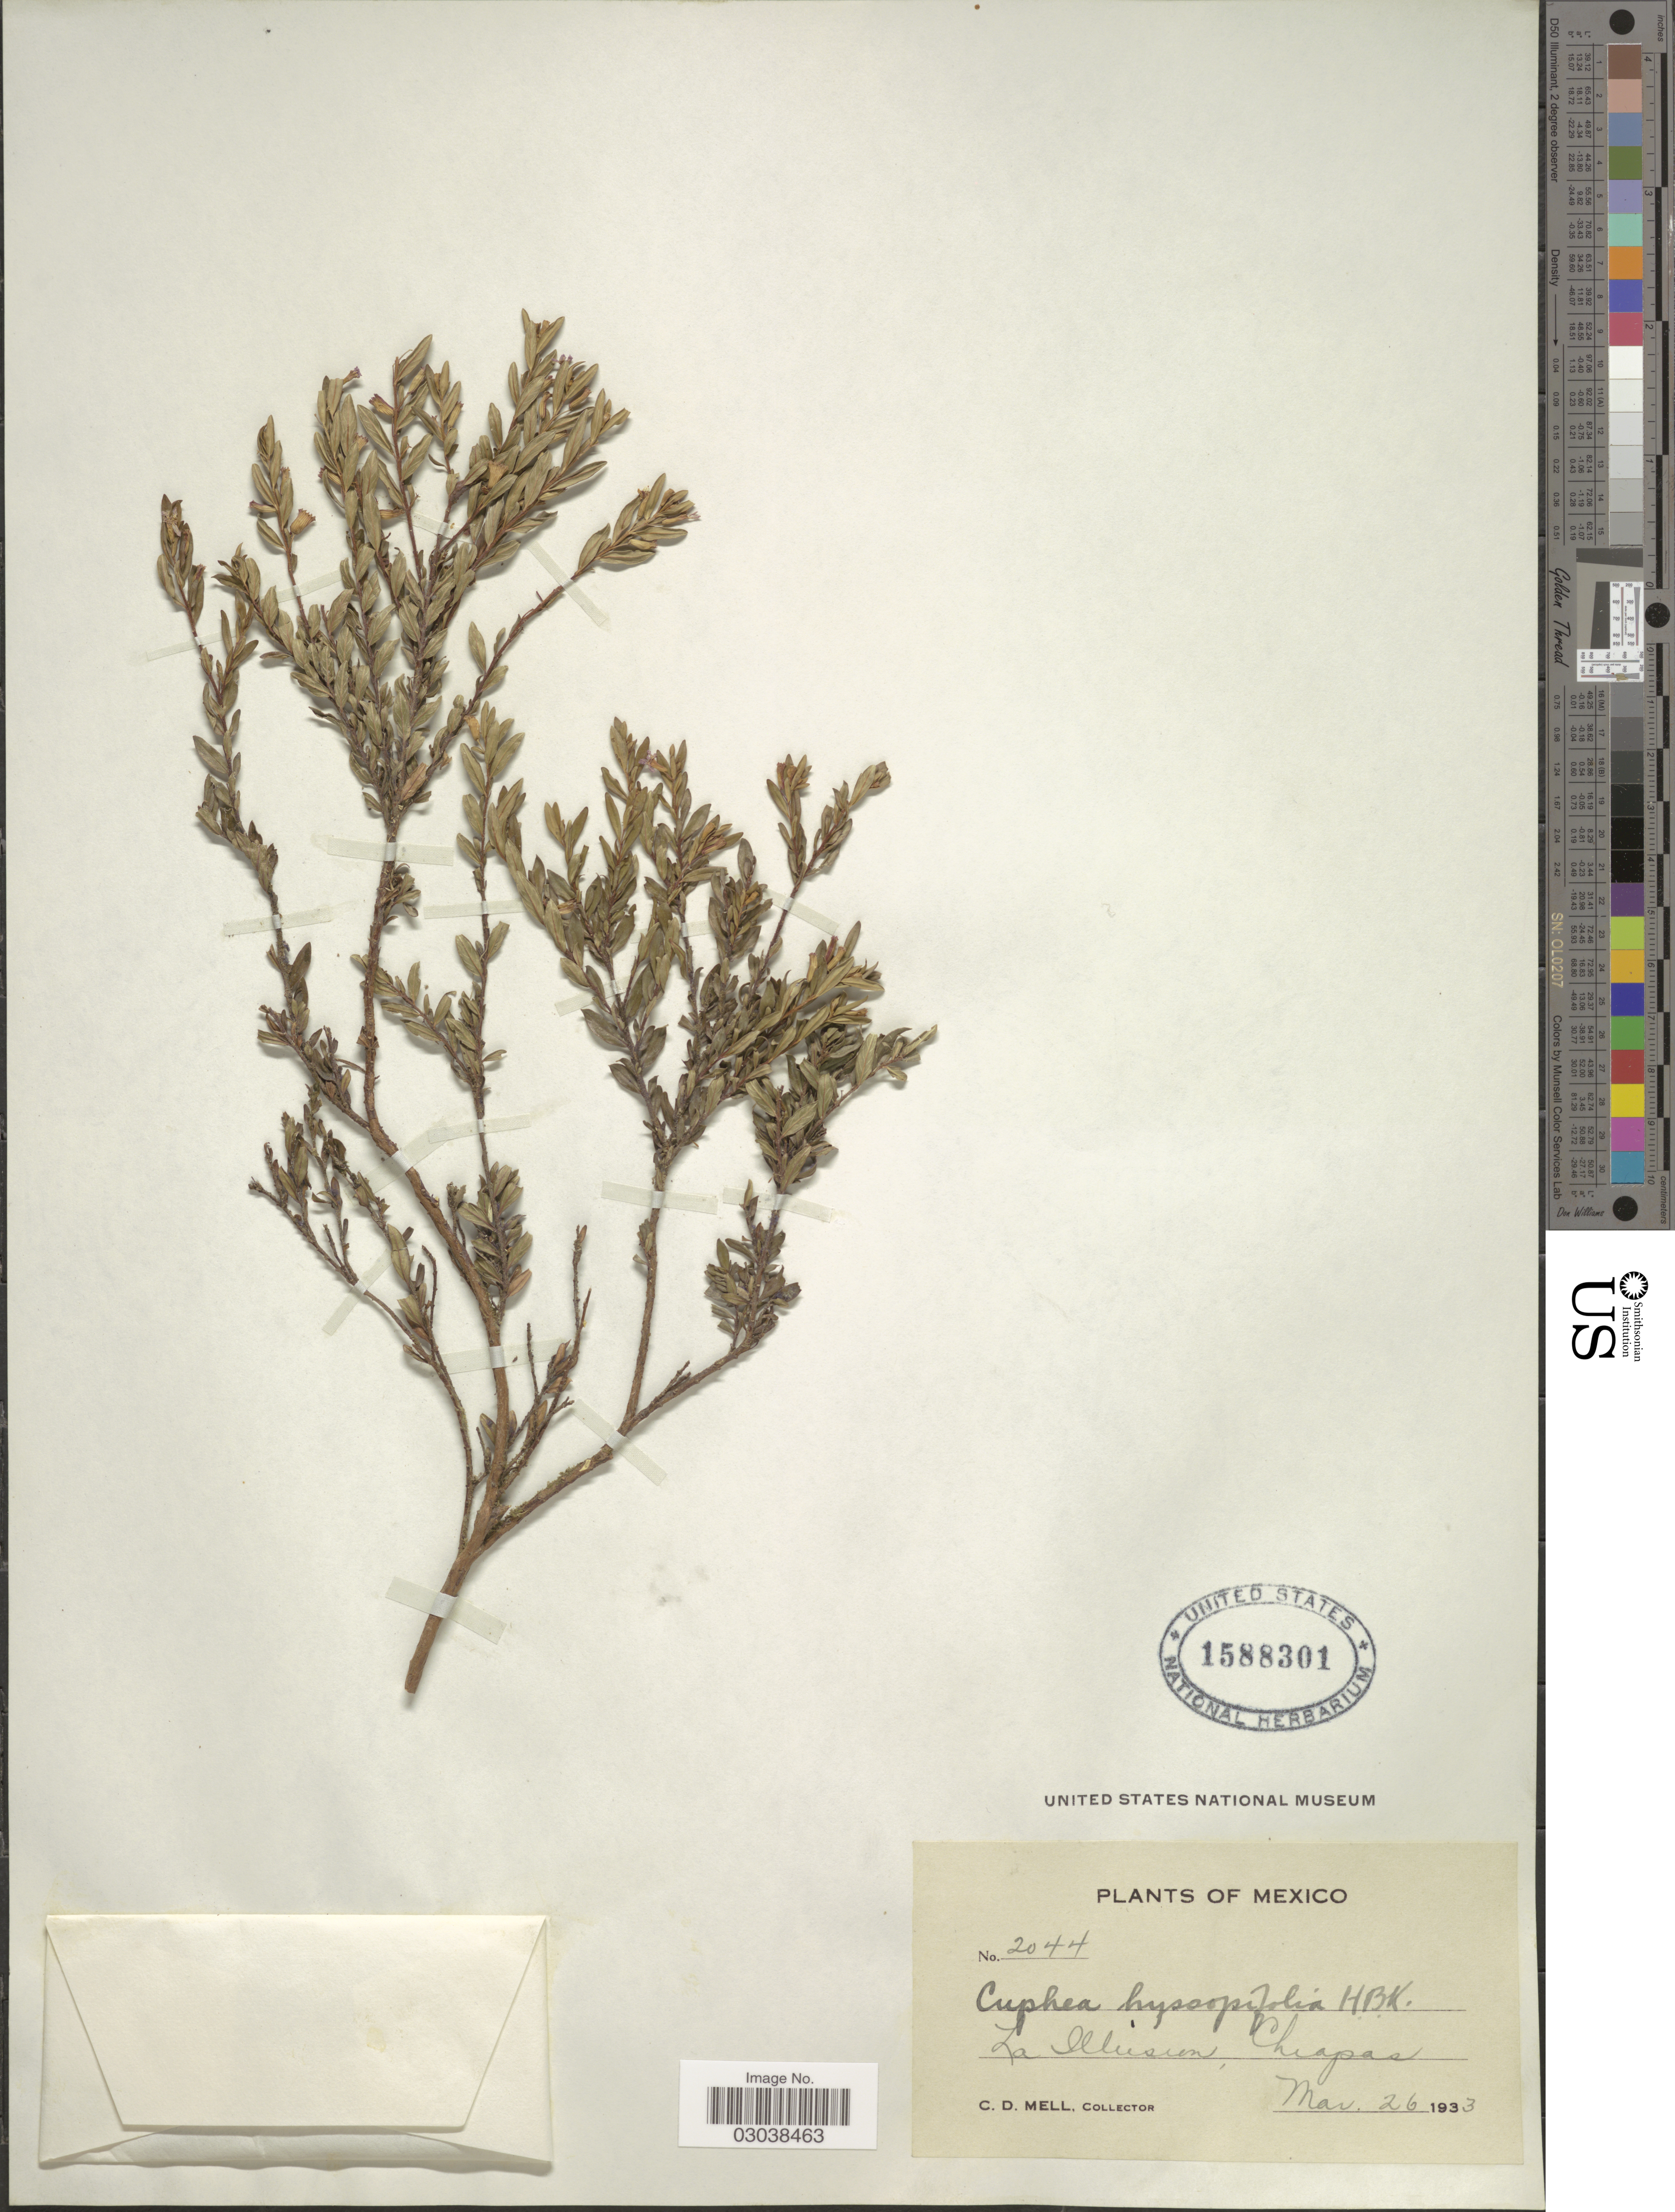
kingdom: Plantae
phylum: Tracheophyta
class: Magnoliopsida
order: Myrtales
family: Lythraceae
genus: Cuphea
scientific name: Cuphea hyssopifolia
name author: Kunth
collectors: C. D. Mell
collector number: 2044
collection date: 1933-03-26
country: Mexico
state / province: Chiapas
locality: La Illusion.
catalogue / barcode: US 1588301